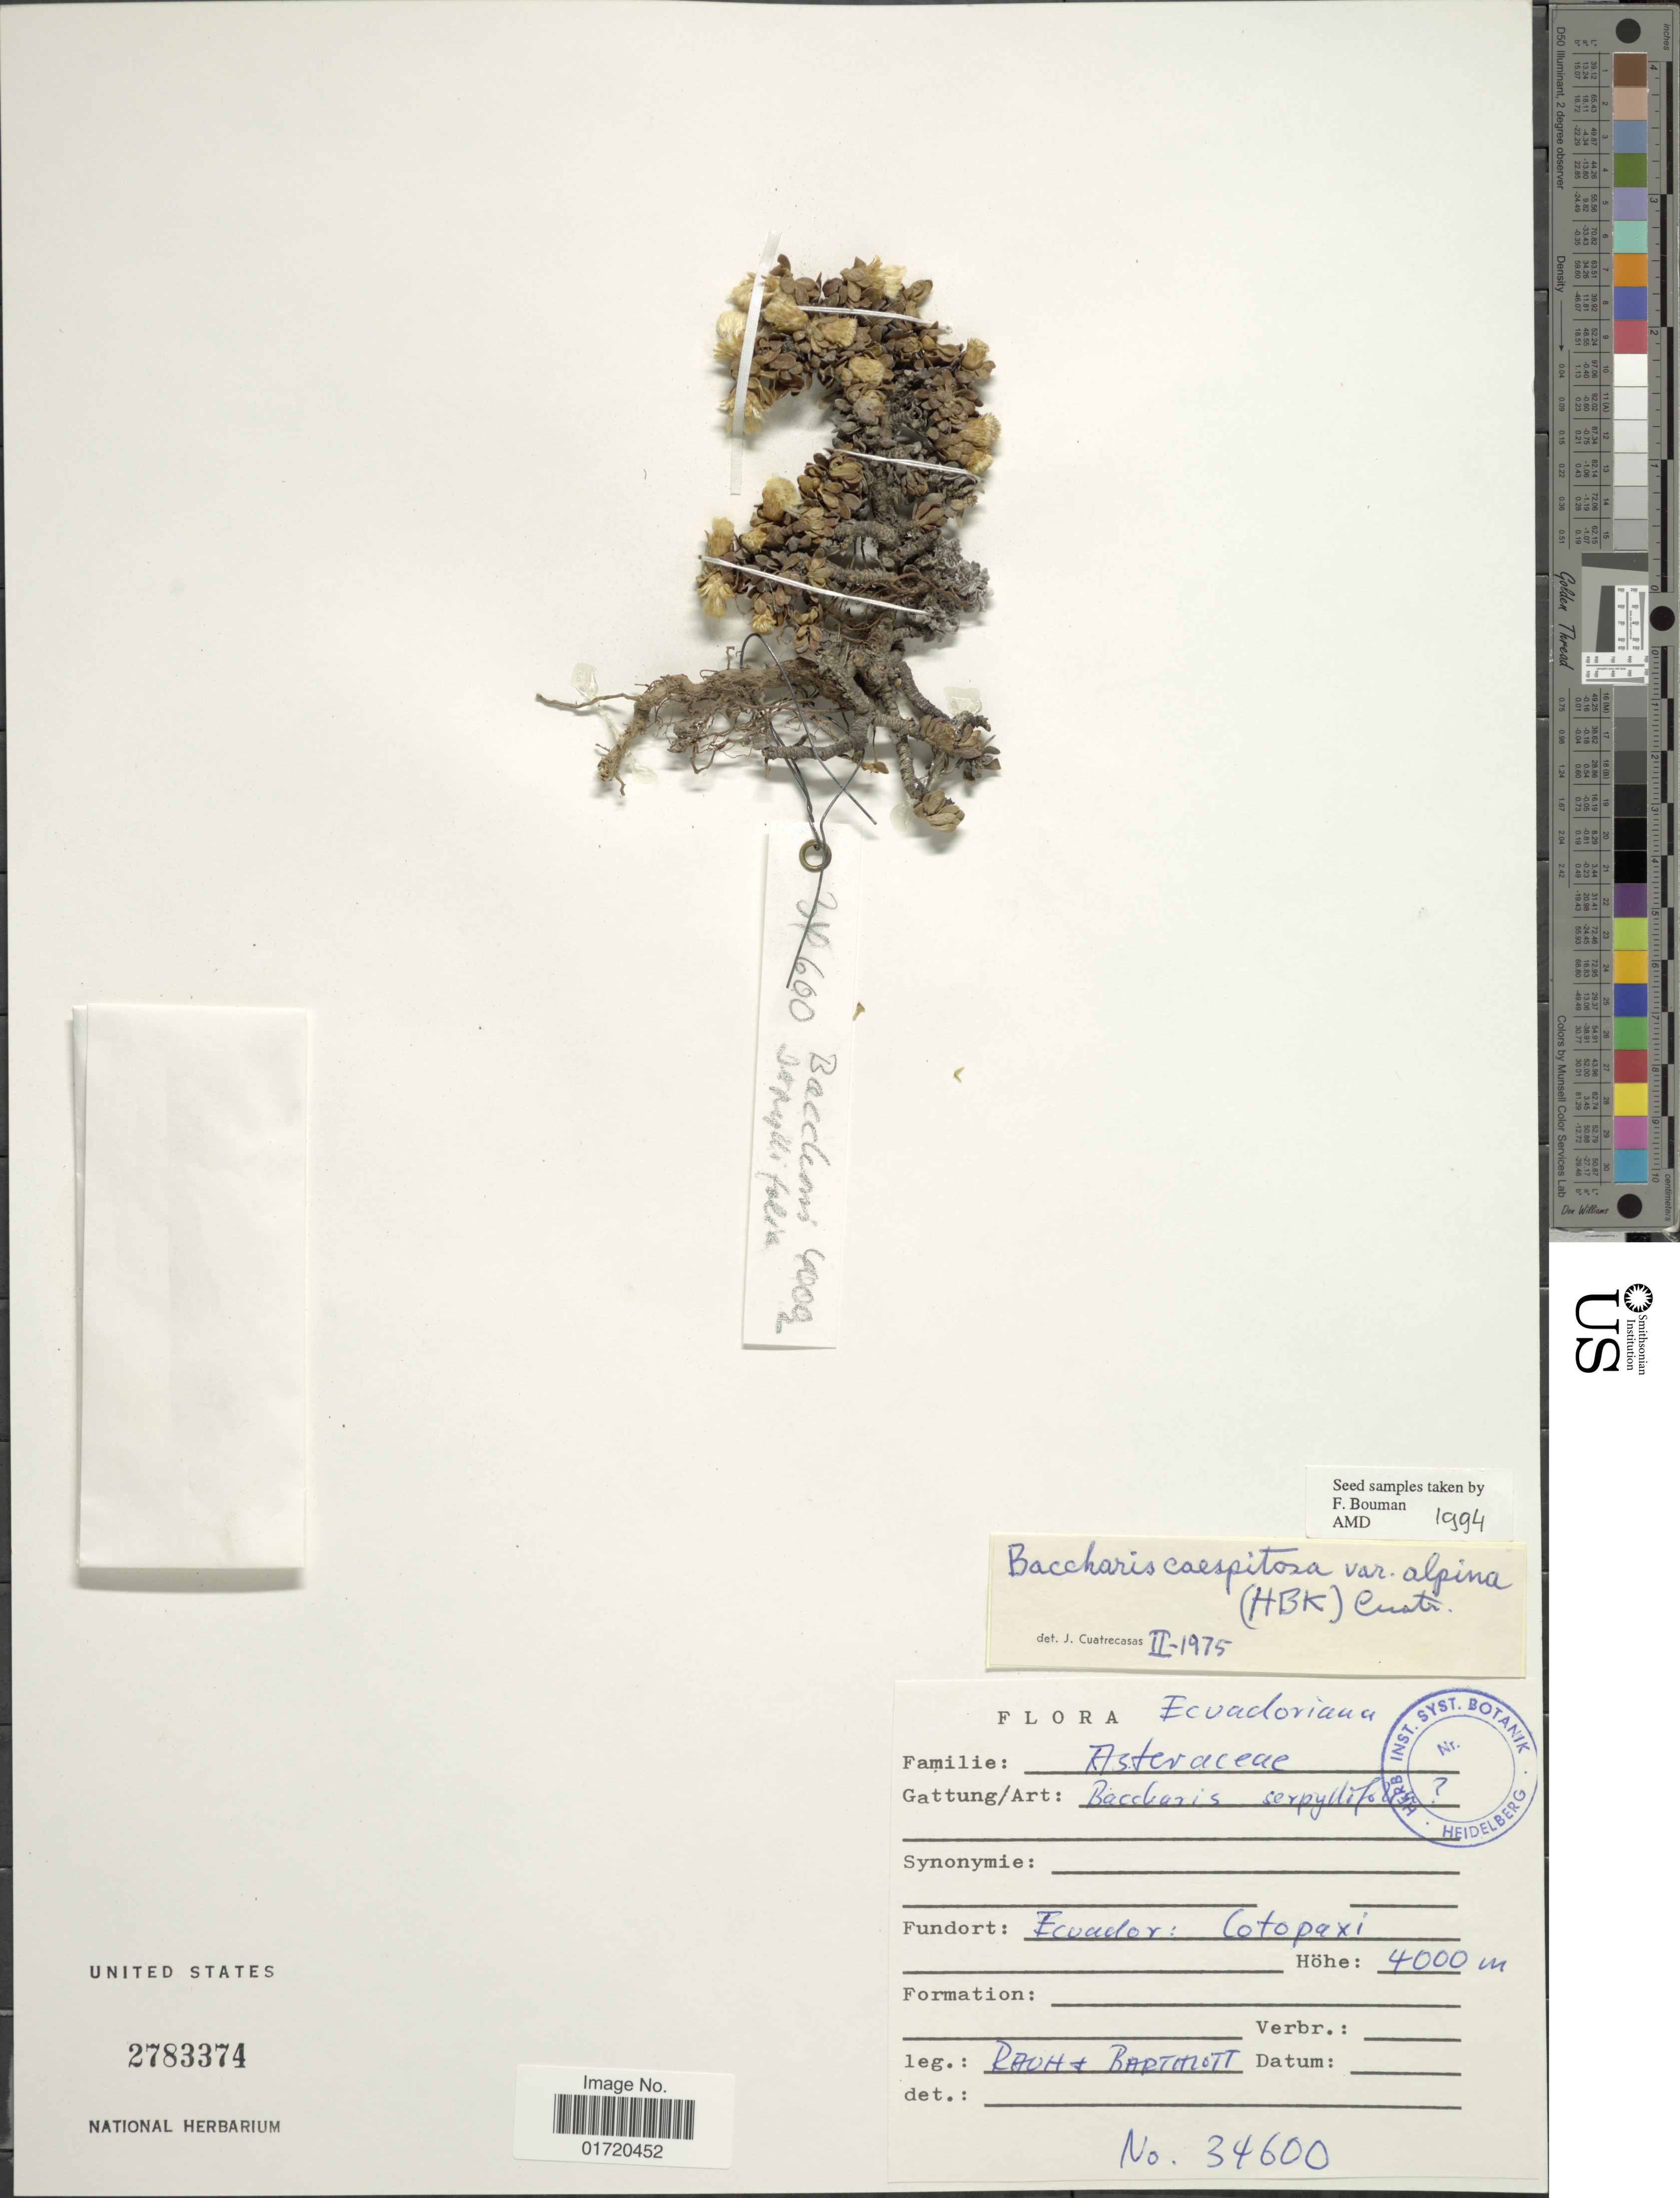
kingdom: Plantae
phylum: Tracheophyta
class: Magnoliopsida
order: Asterales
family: Asteraceae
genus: Baccharis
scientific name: Baccharis caespitosa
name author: (Ruiz & Pav.) Pers.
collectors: Raoh & Bartonott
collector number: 34600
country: Ecuador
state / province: Cotopaxi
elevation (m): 4000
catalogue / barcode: US 2783374